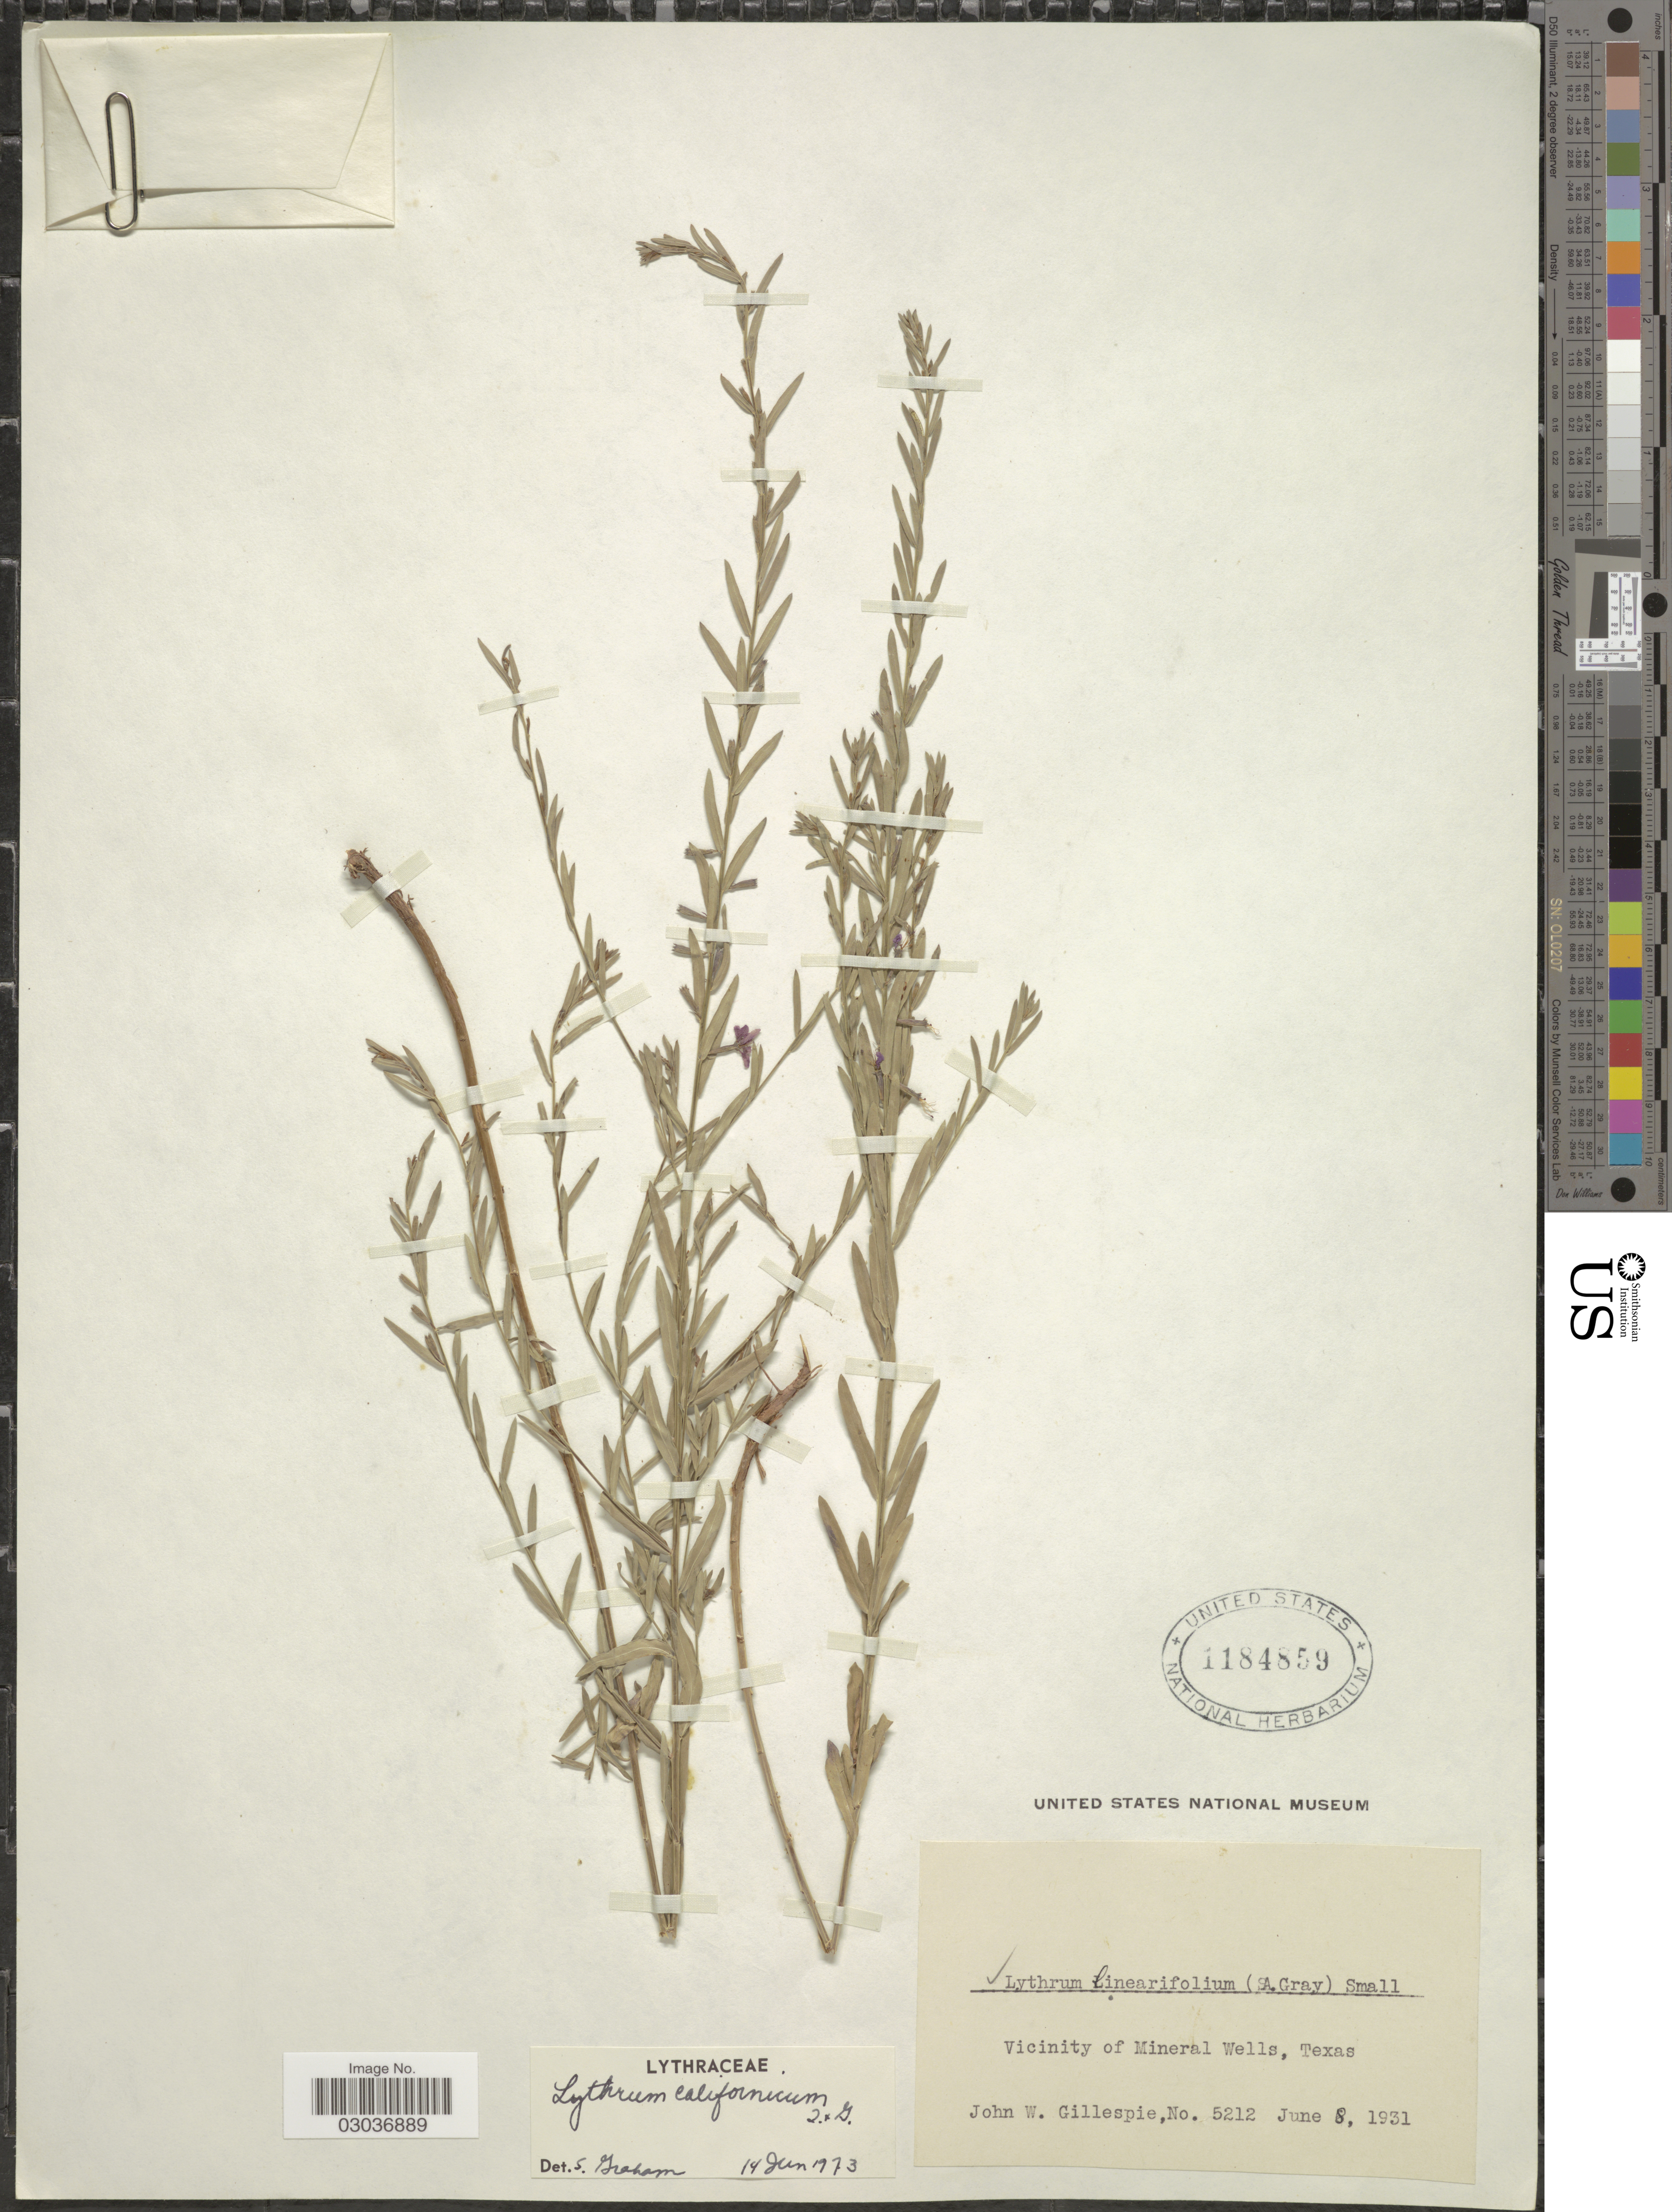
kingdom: Plantae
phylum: Tracheophyta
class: Magnoliopsida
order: Myrtales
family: Lythraceae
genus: Lythrum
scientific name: Lythrum californicum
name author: Torr. & A. Gray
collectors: J. W. Gillespie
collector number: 5212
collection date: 1931-06-08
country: United States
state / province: Texas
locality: Vicinity of Mineral Wells.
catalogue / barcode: US 1184859